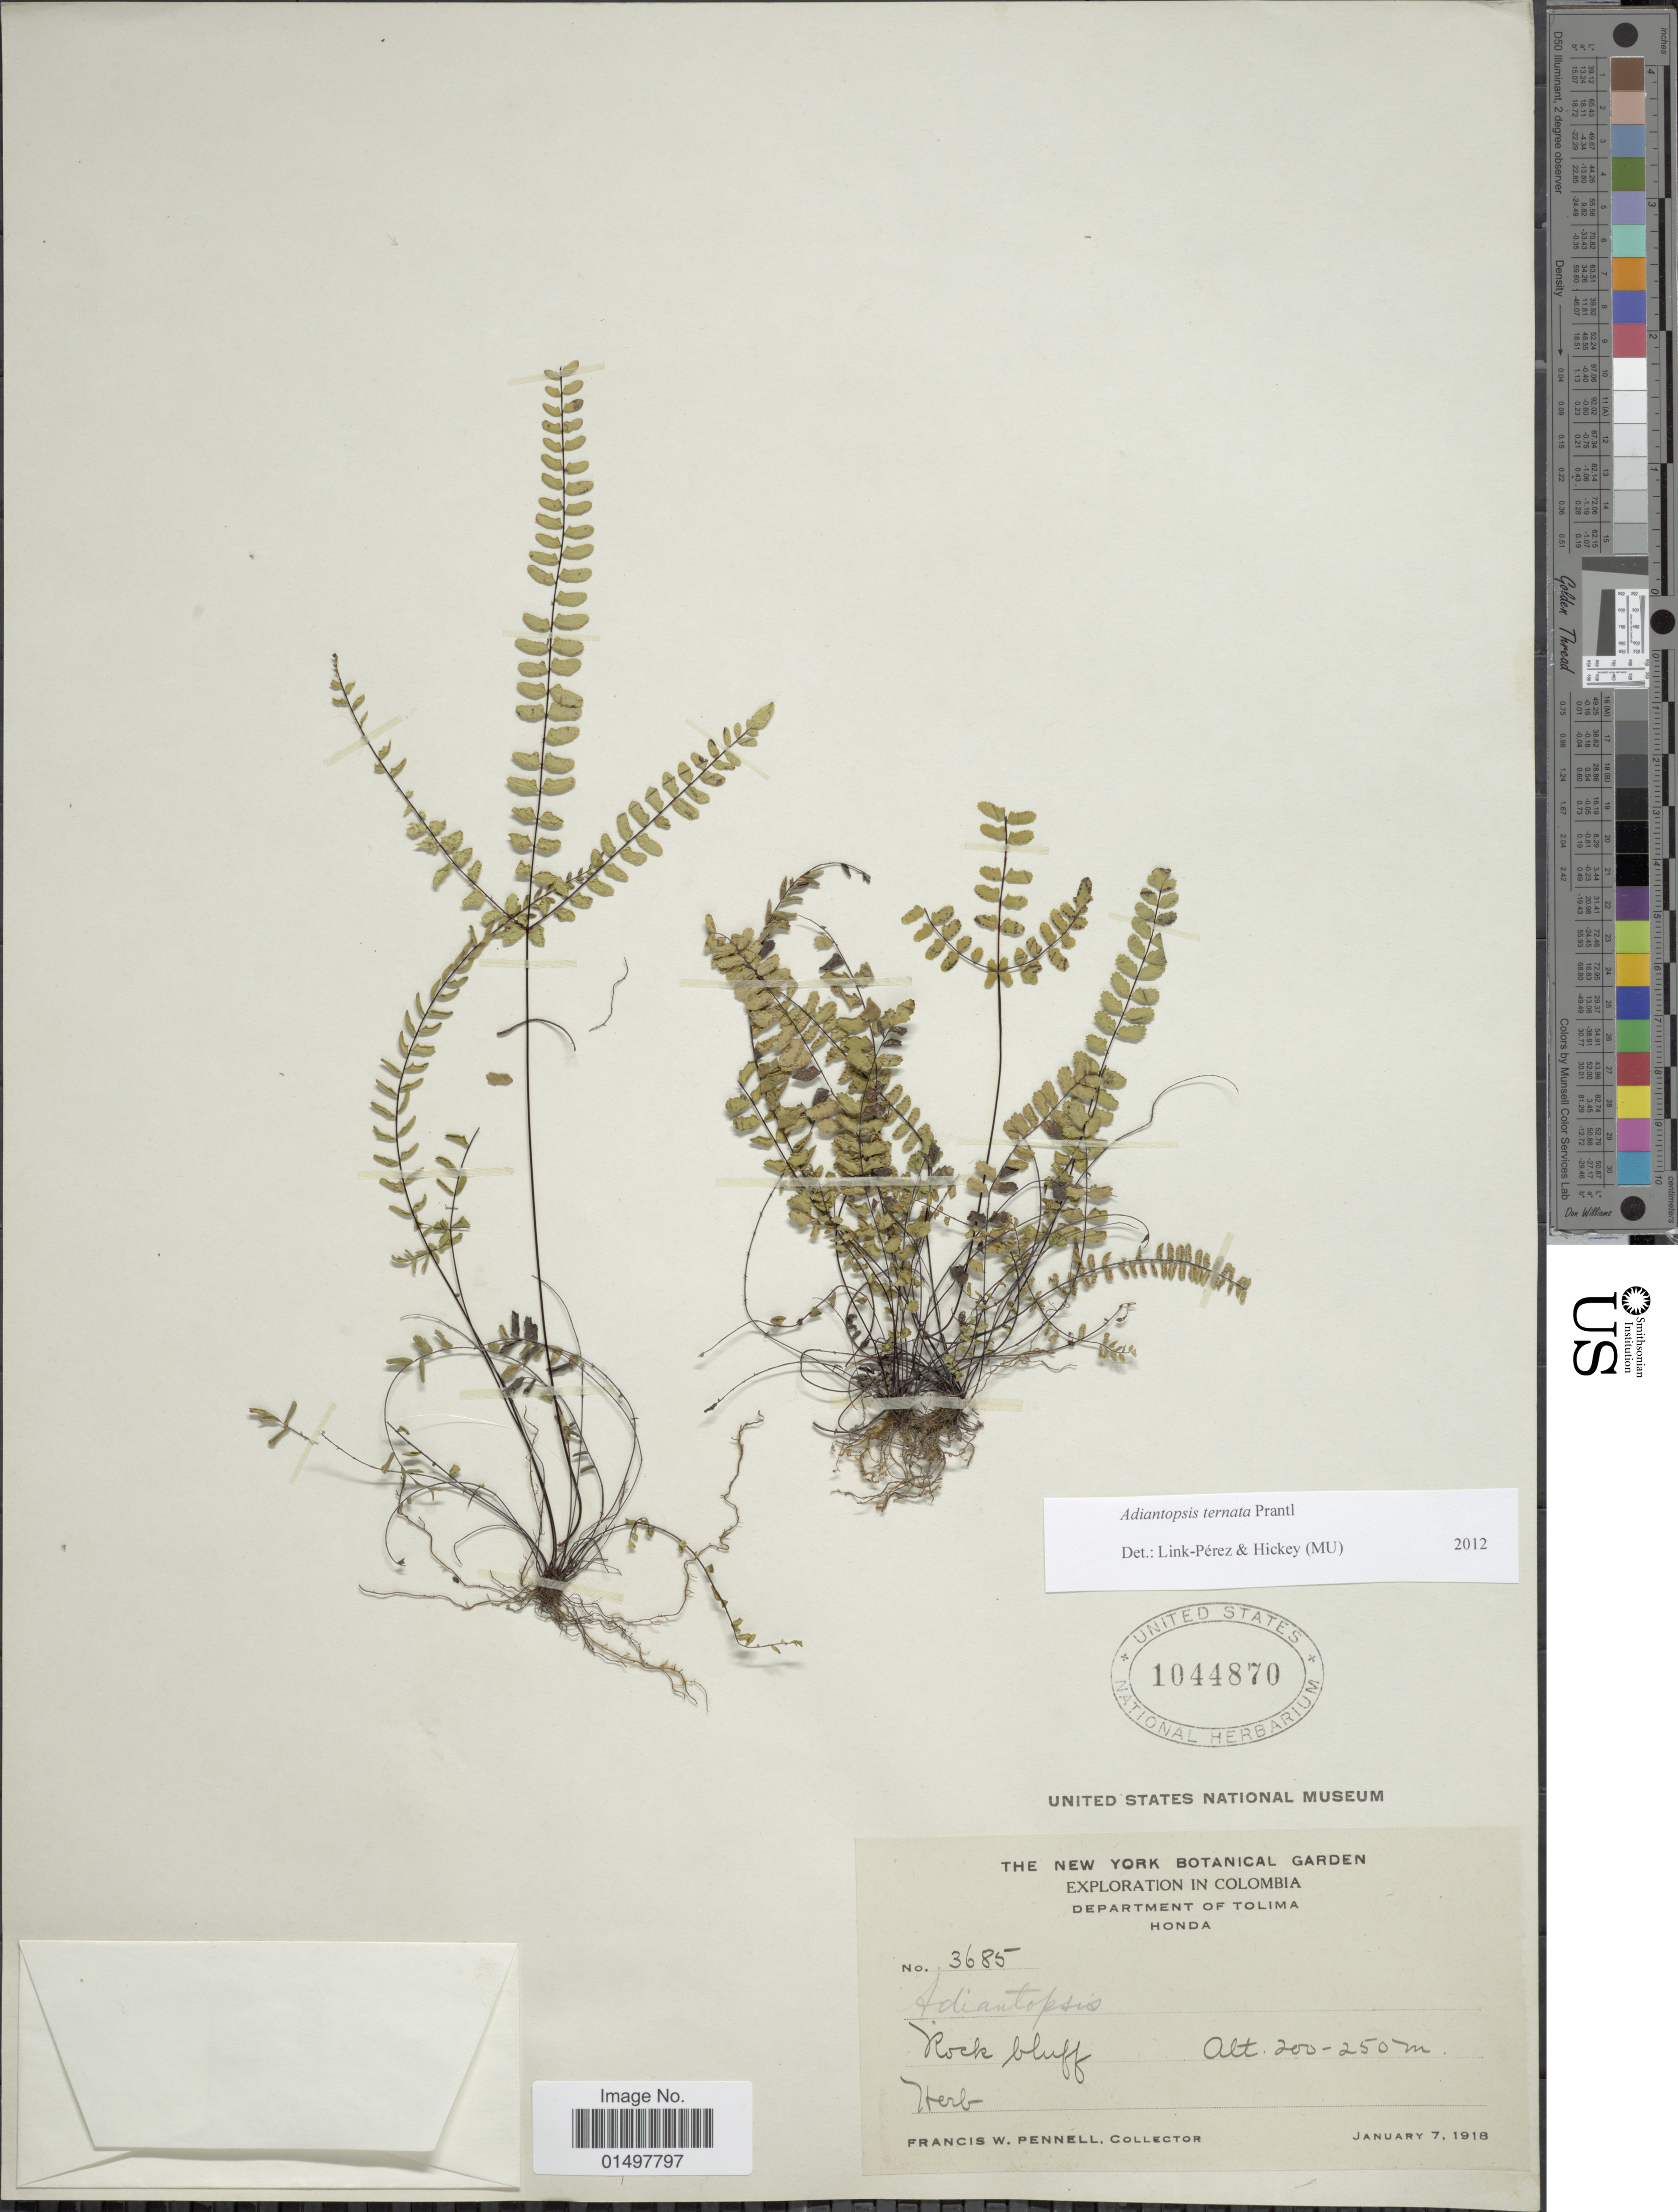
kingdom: Plantae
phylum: Tracheophyta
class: Polypodiopsida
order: Polypodiales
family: Pteridaceae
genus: Adiantopsis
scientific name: Adiantopsis ternata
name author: Prantl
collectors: F. W. Pennell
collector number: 3685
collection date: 1918-01-07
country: Colombia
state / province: Tolima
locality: Department of Tolima. Honda.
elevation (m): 200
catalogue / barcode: US 1044870